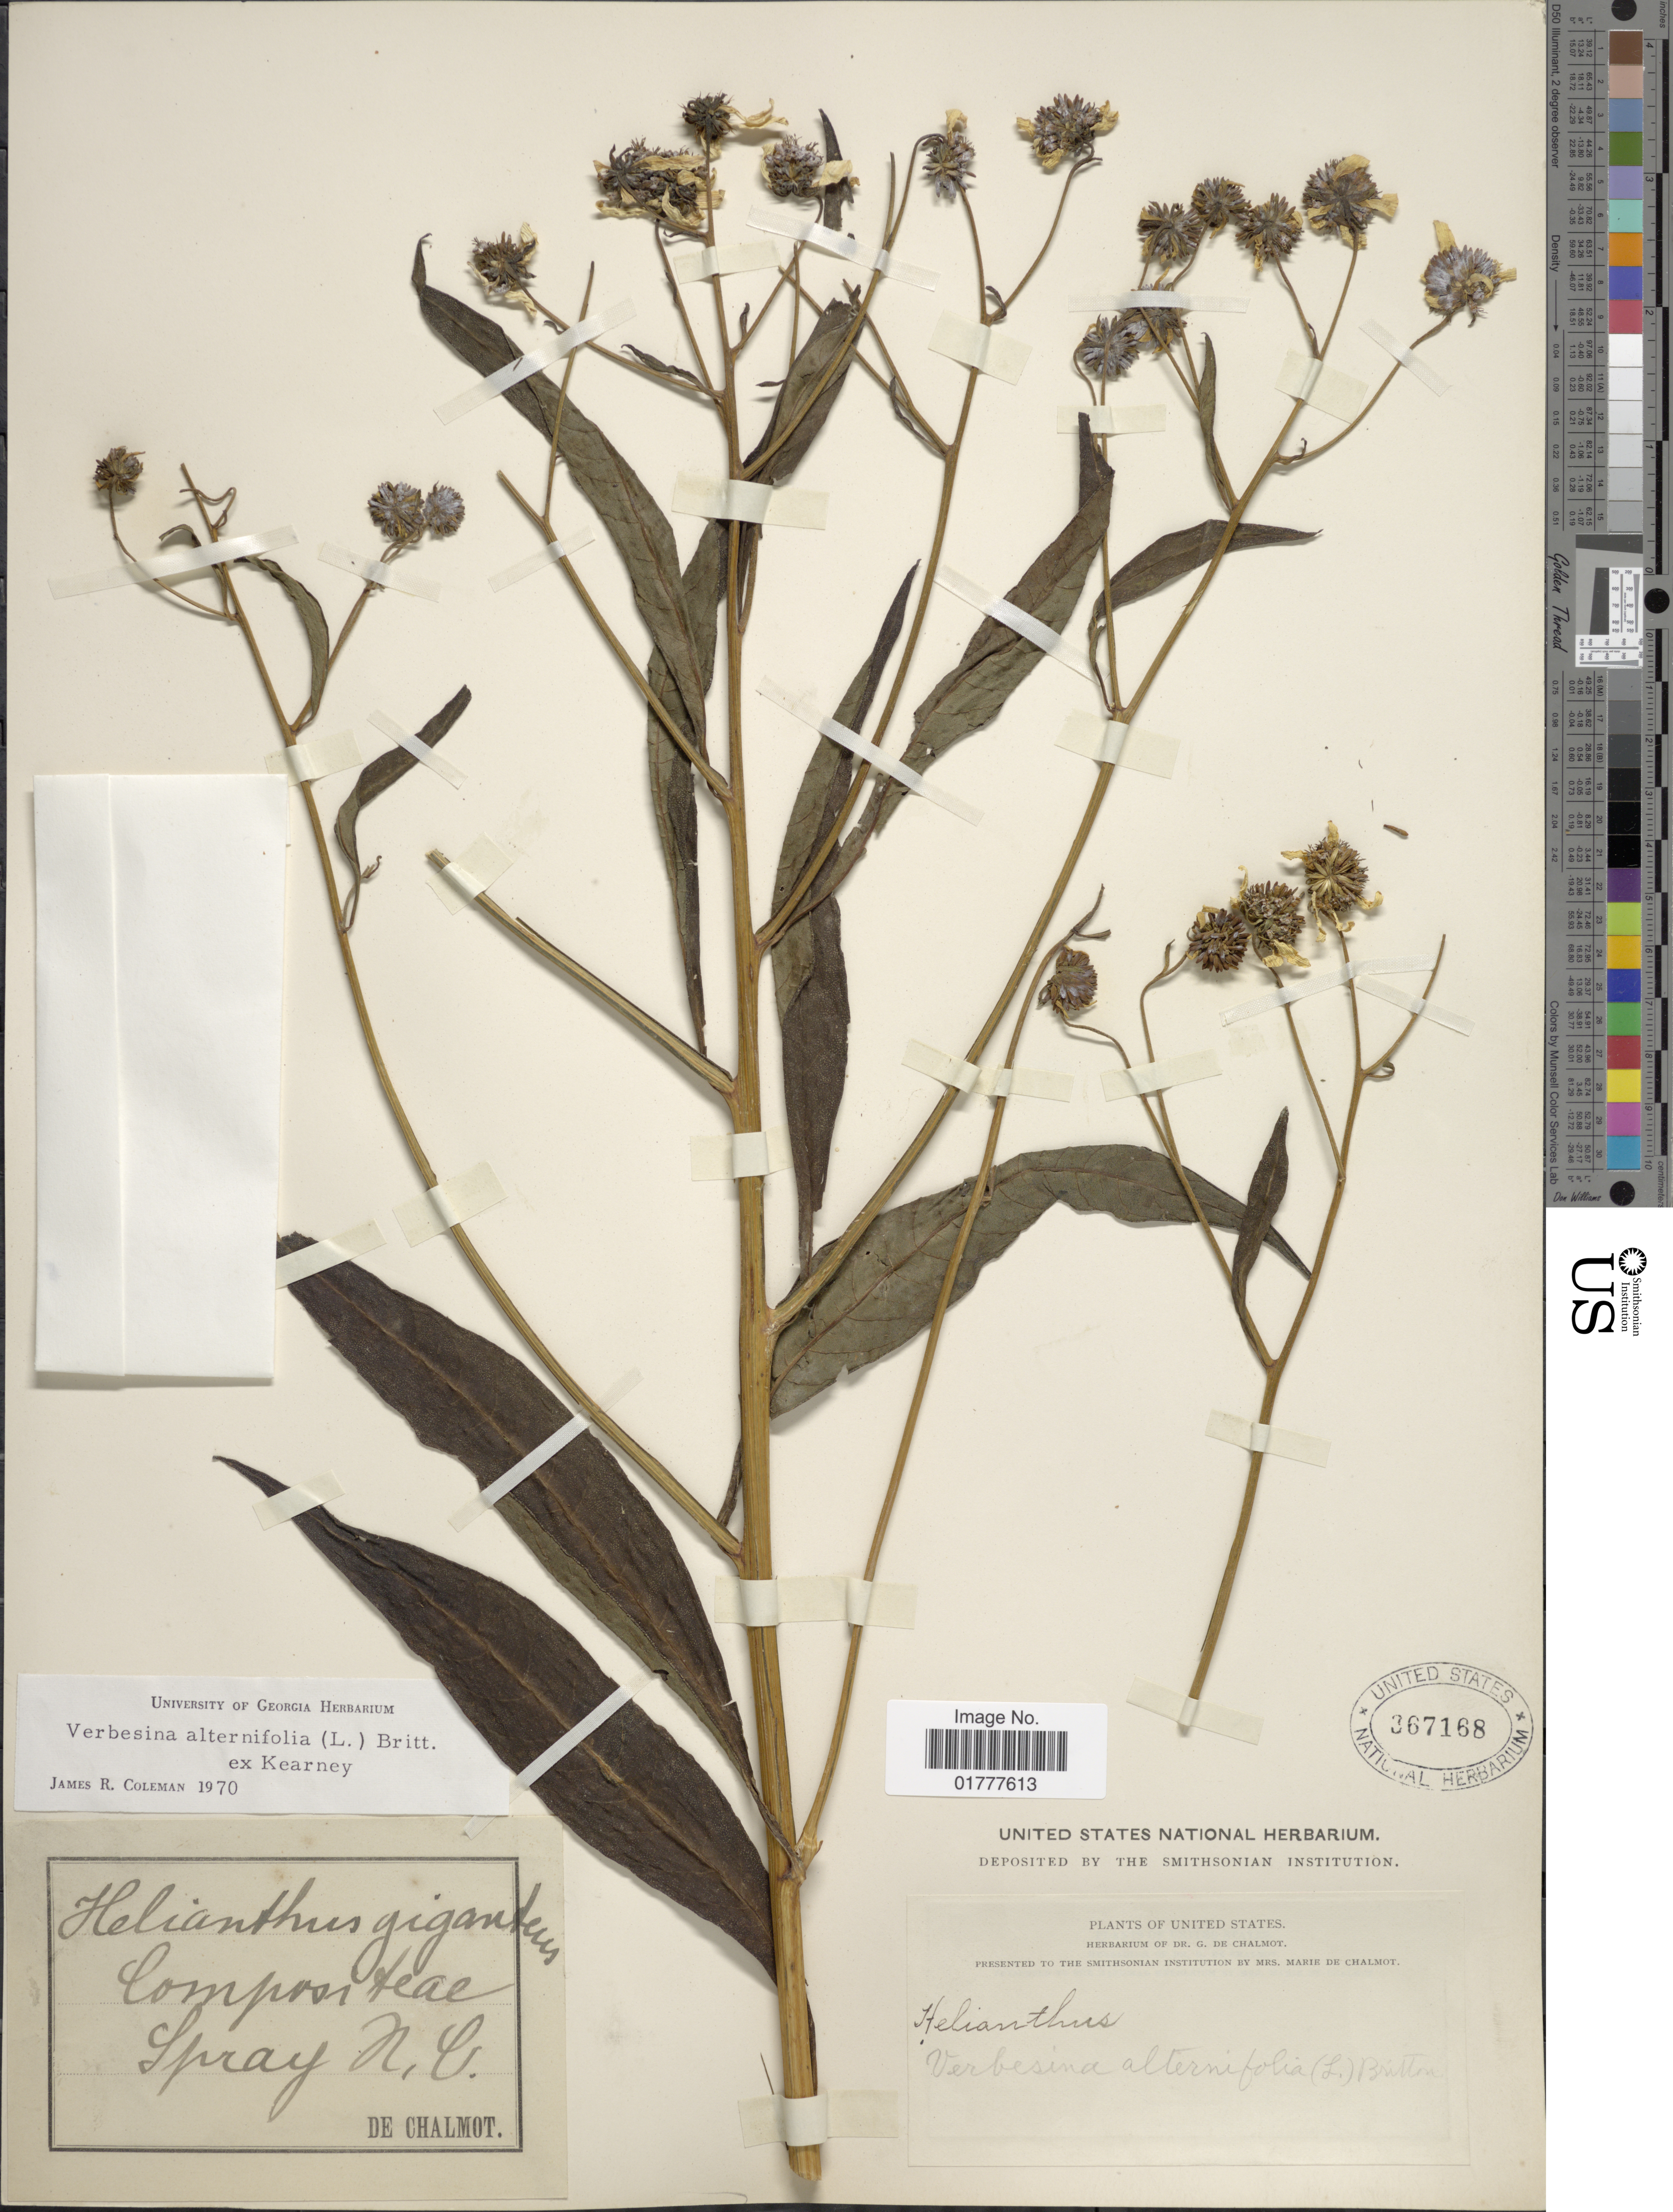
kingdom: Plantae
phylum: Tracheophyta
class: Magnoliopsida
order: Asterales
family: Asteraceae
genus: Actinomeris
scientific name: Actinomeris alternifolia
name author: (L.) DC.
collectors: G. de Chalmot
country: United States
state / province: North Carolina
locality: Spray N. C.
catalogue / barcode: US 367168